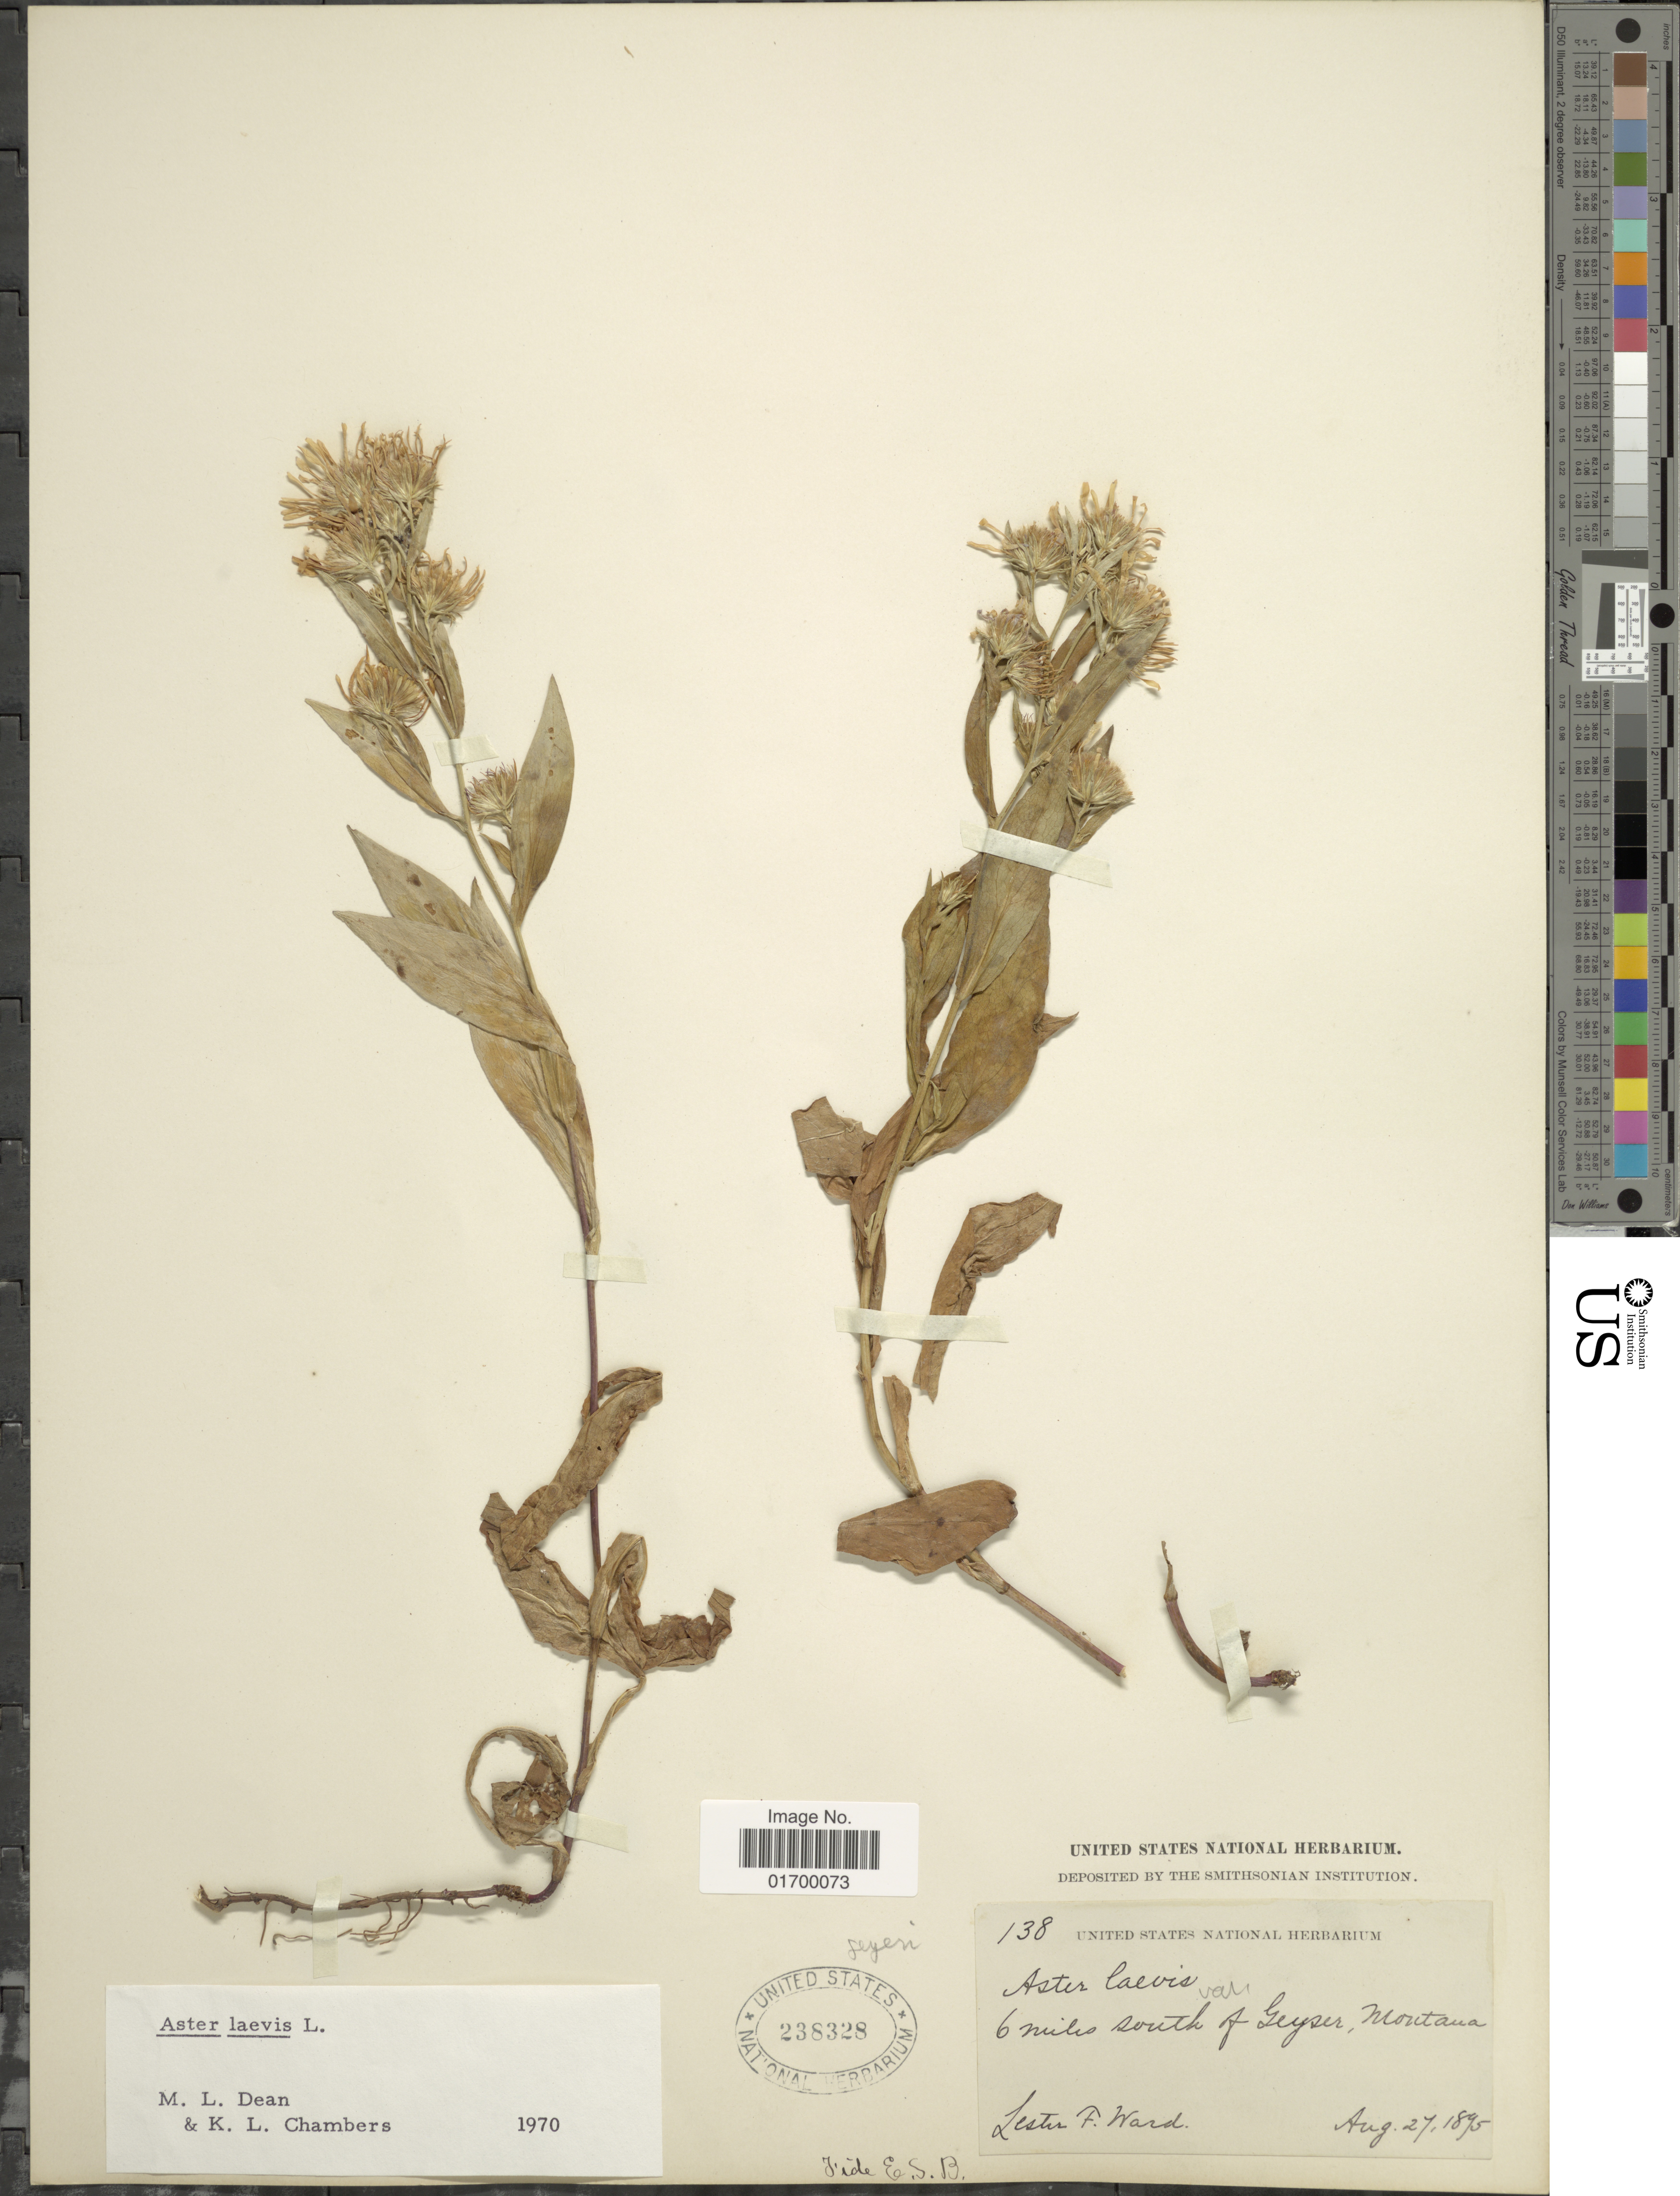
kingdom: Plantae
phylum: Tracheophyta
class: Magnoliopsida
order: Asterales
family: Asteraceae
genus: Symphyotrichum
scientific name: Symphyotrichum laeve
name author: (L.) Á. Löve & D. Löve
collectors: L. F. Ward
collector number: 138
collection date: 1895-08-27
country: United States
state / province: Montana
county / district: Cascade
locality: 6 miles S of Geyser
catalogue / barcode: US 238328